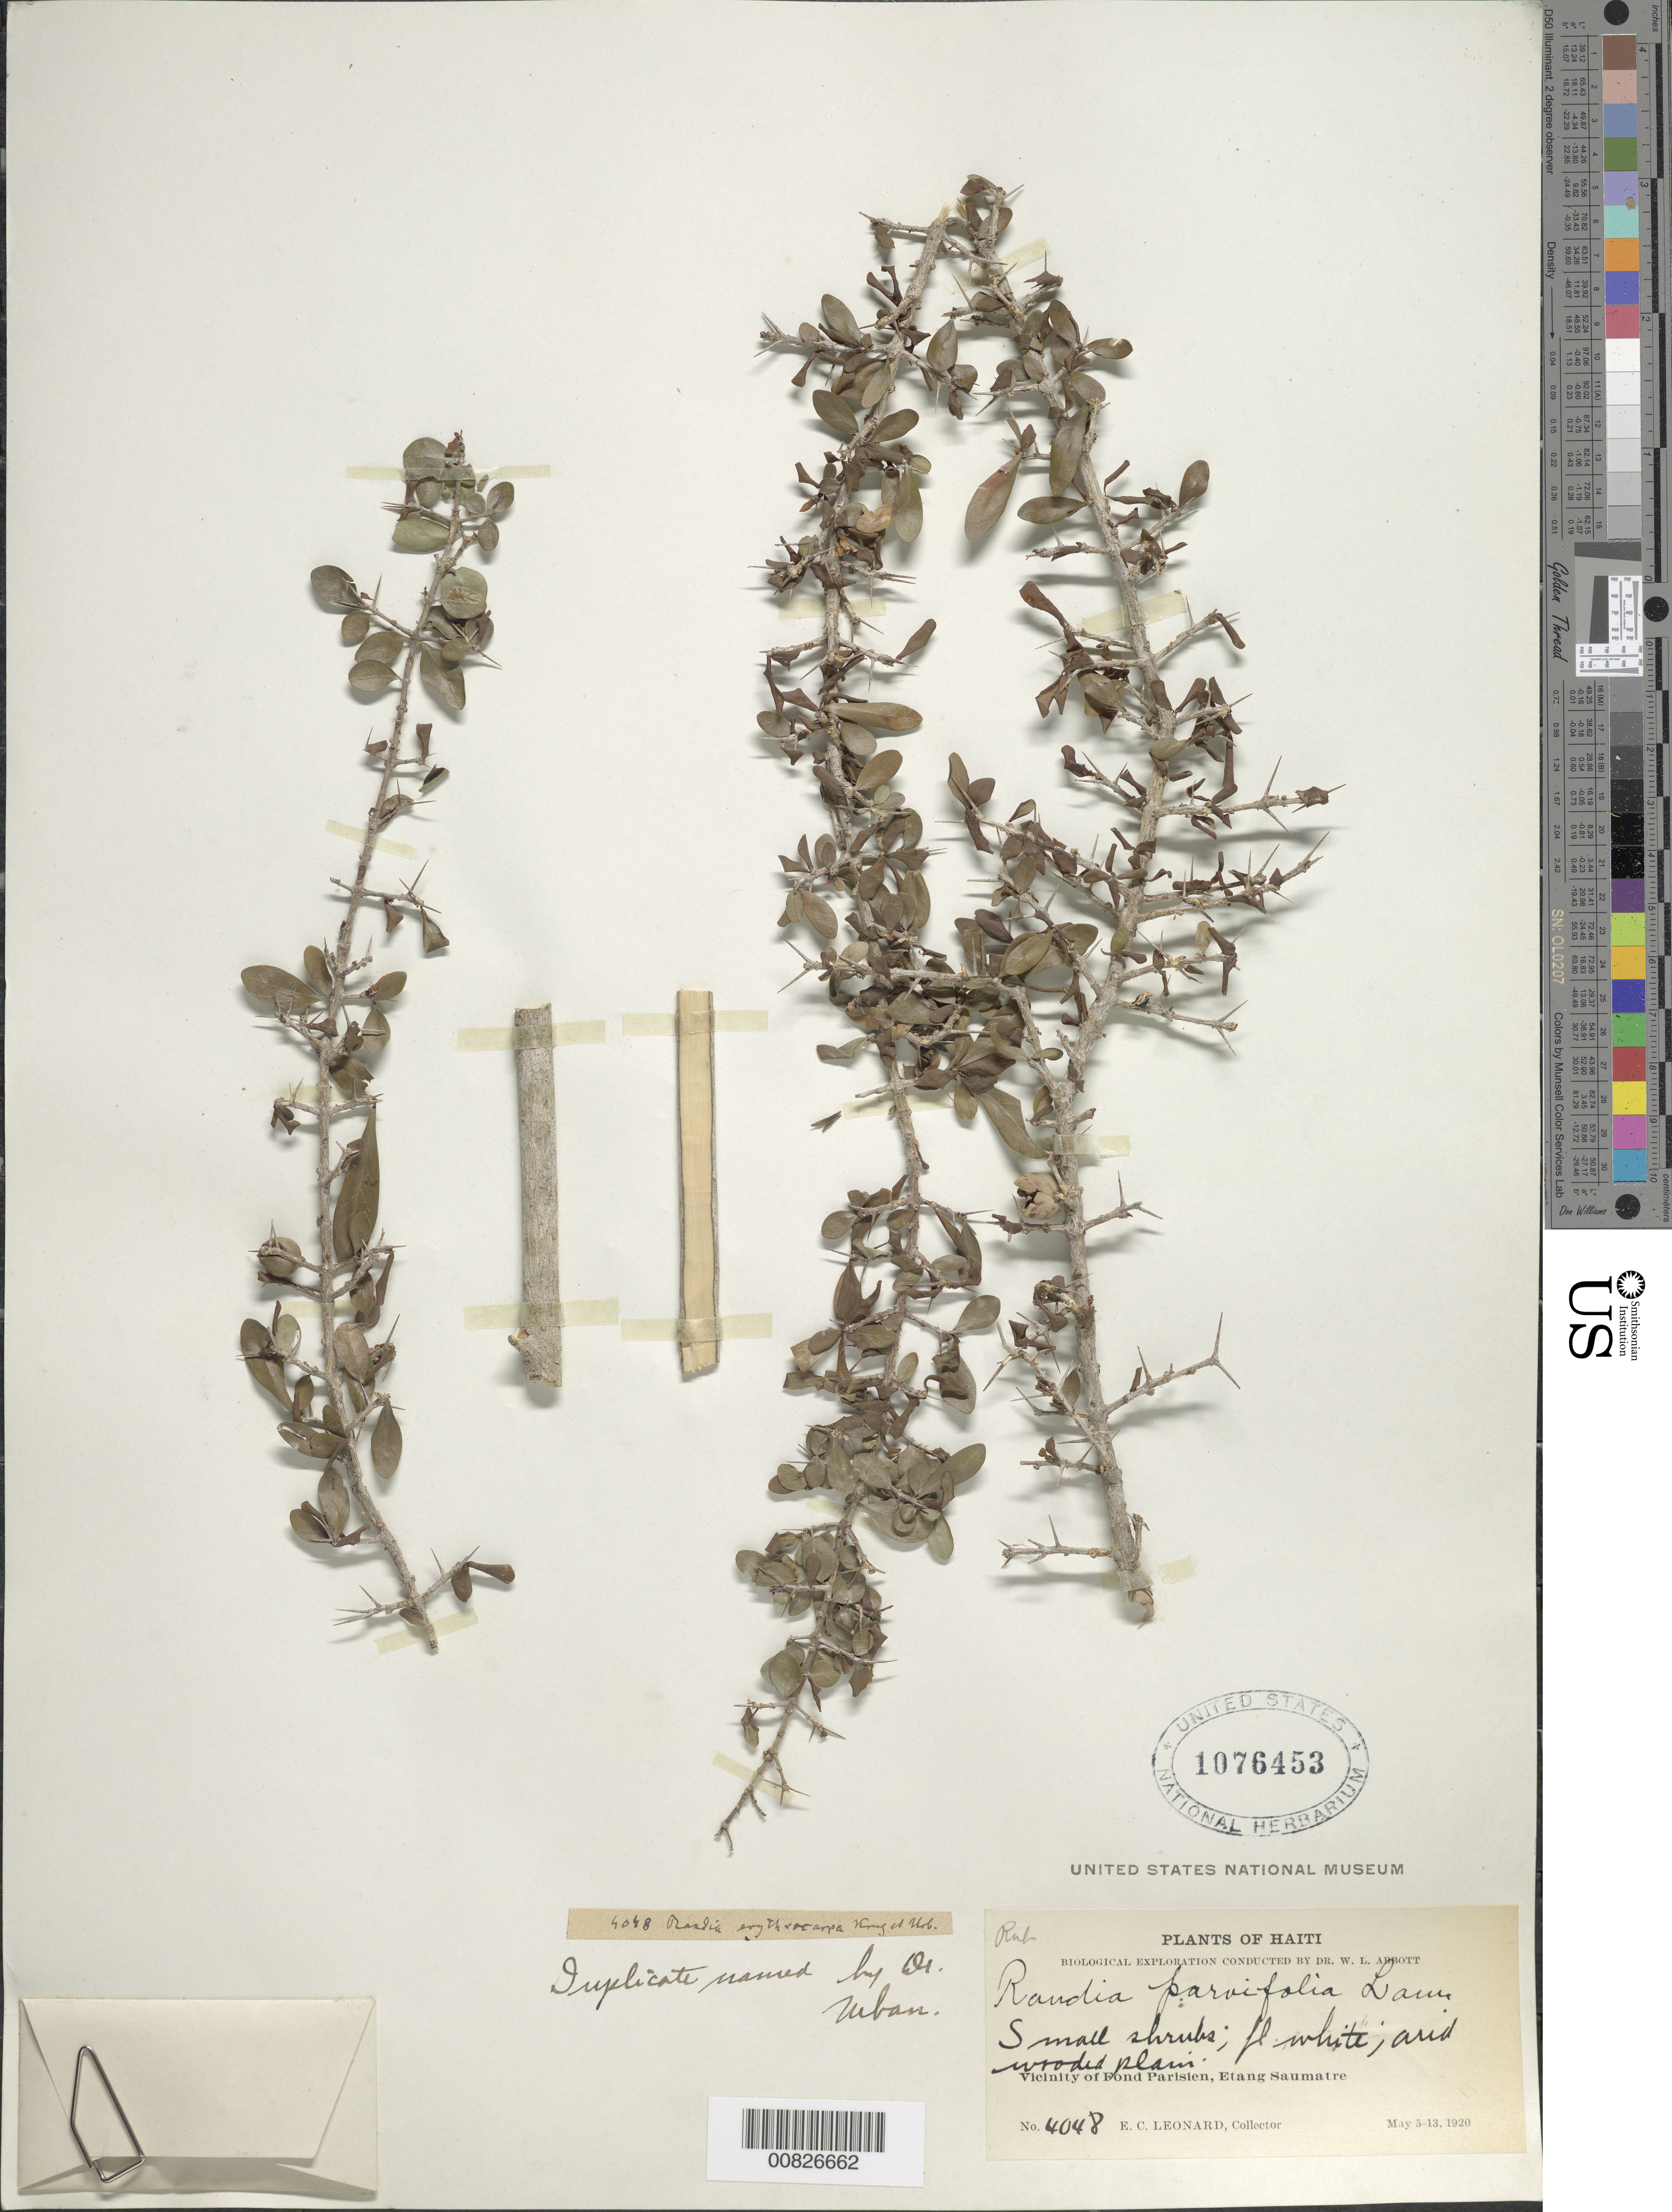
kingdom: Plantae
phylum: Tracheophyta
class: Magnoliopsida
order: Gentianales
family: Rubiaceae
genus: Randia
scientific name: Randia parvifolia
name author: Lam.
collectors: E. C. Leonard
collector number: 4048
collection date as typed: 05 May 1920 to 13 May 1920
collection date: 1920-05-05/1920-05-13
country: Haiti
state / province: Ouest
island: Hispaniola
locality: Vicinity of Fond Parisien, Etang Saumatre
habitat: Arid wooded plain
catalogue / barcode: US 1076453